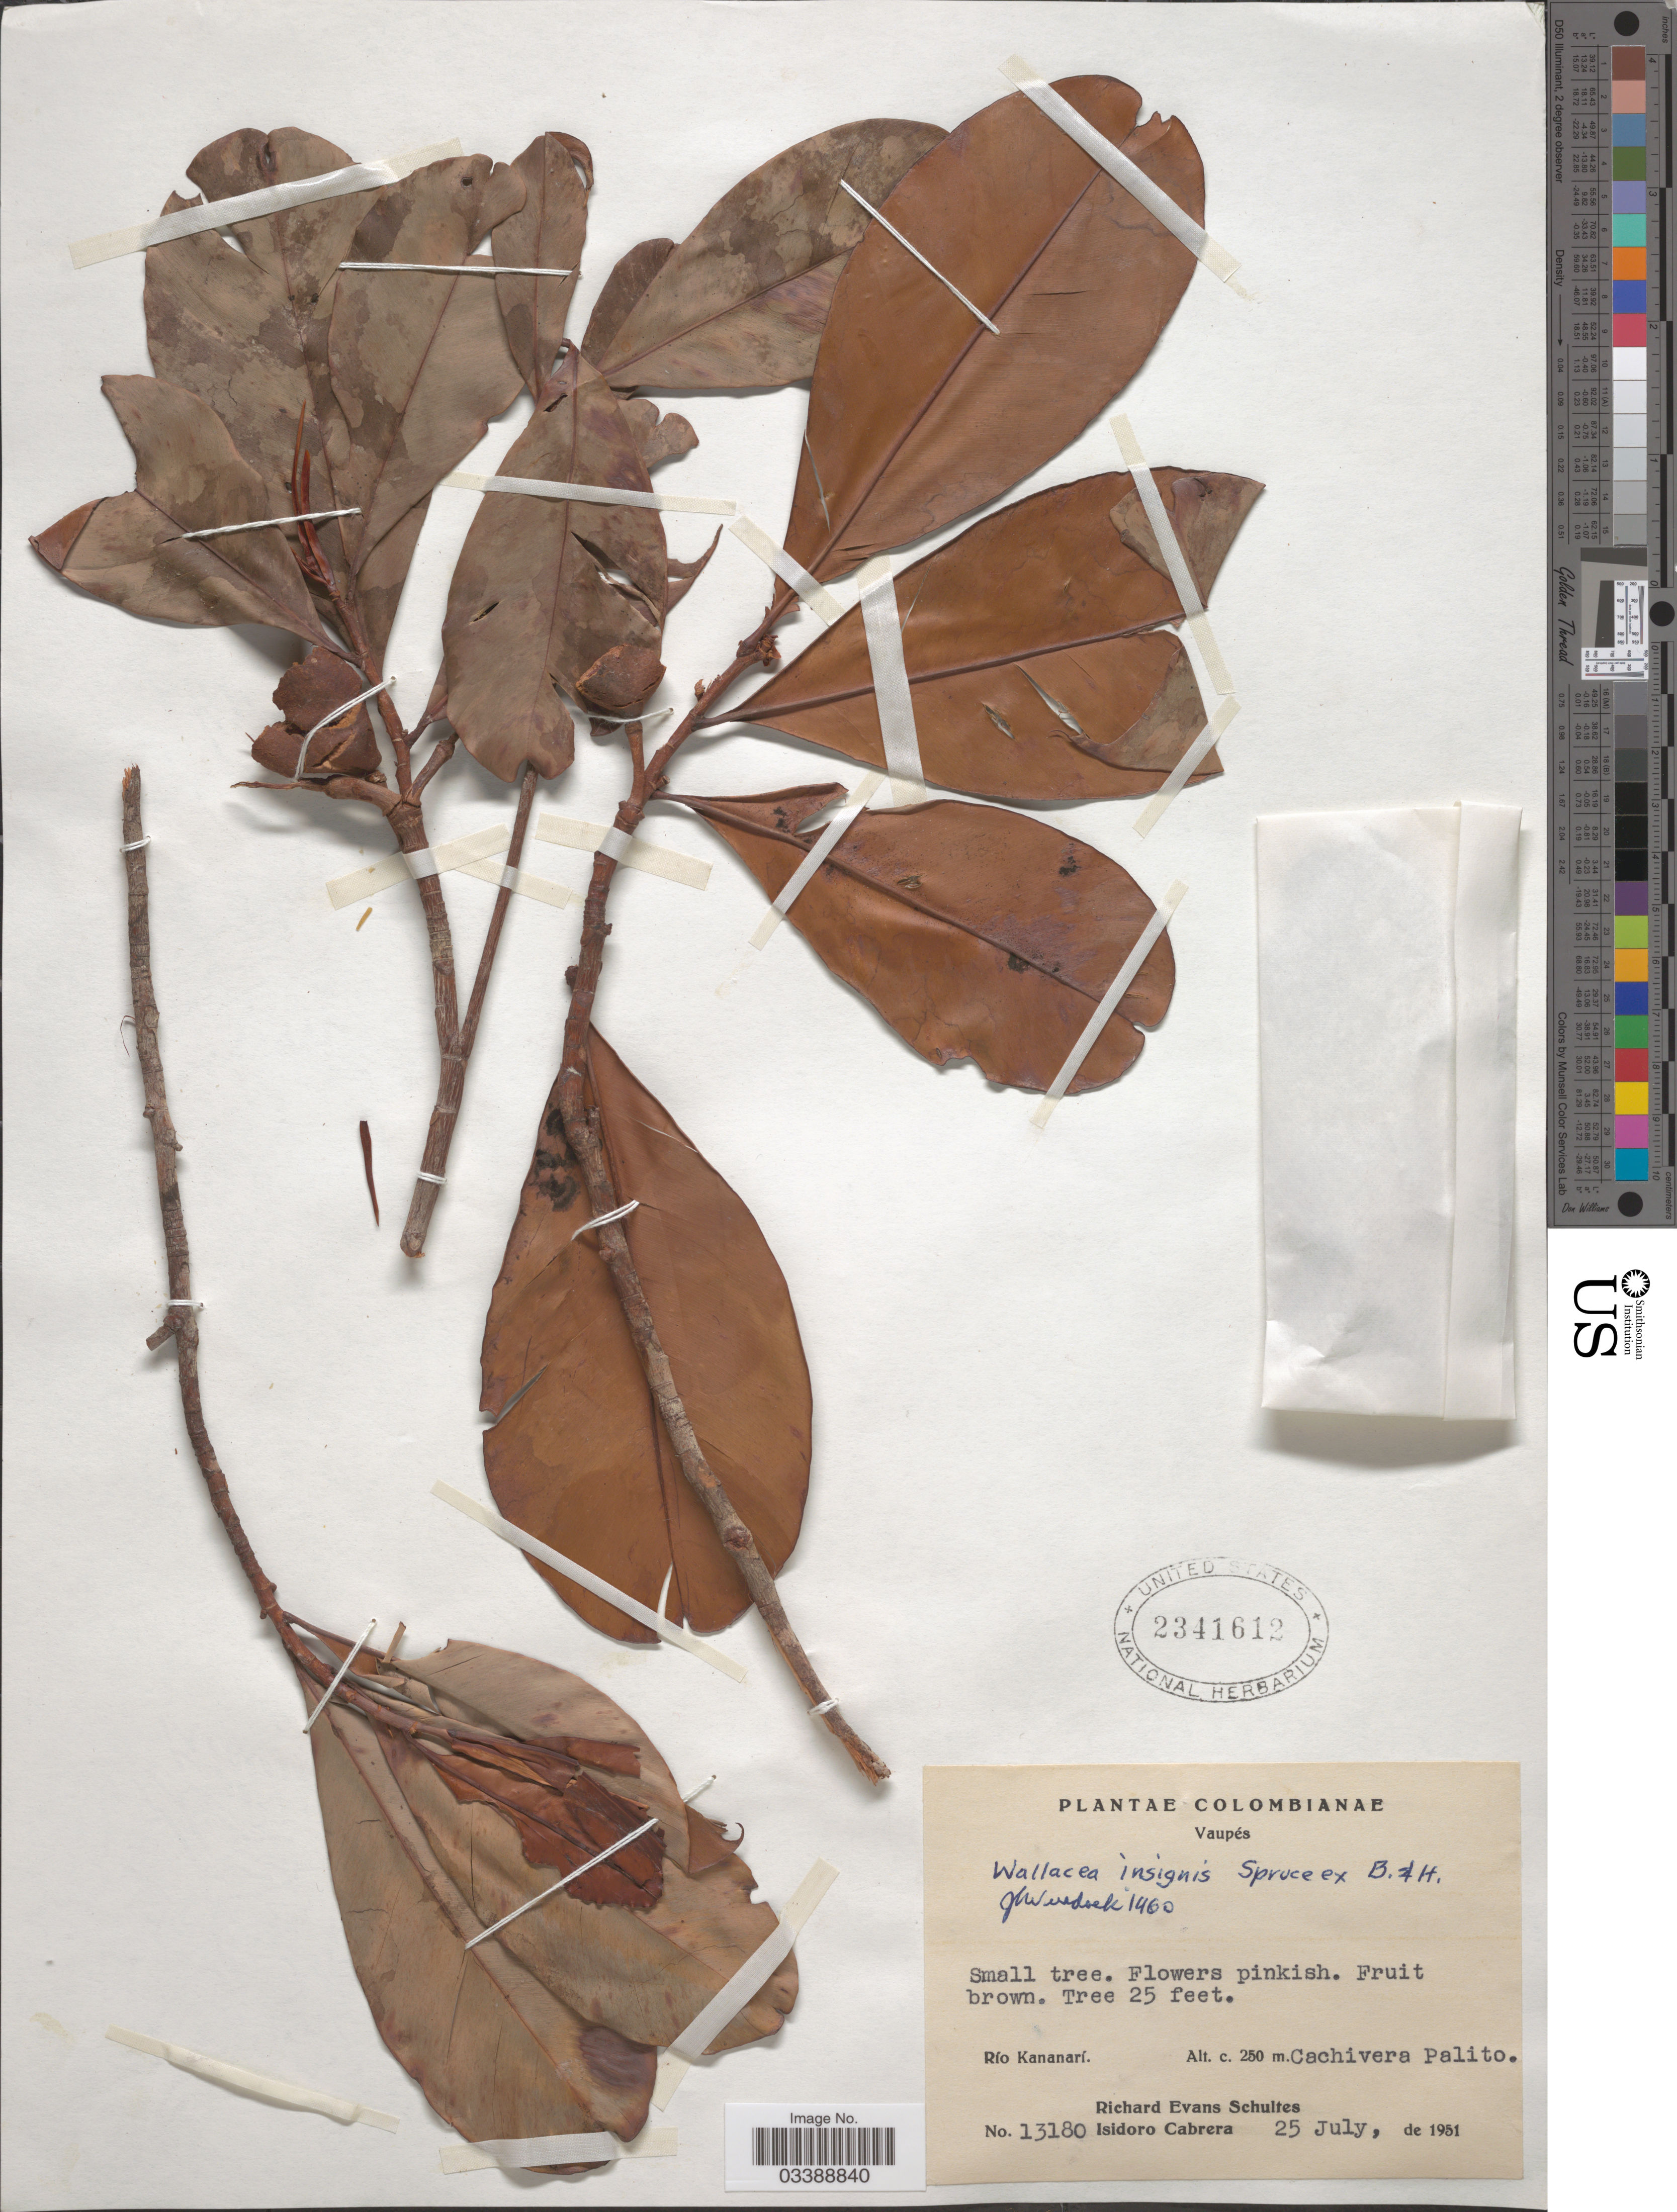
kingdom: Plantae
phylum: Tracheophyta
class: Magnoliopsida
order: Malpighiales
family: Ochnaceae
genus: Wallacea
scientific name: Wallacea insignis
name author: Spruce ex Benth. & Hook. f.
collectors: R. E. Schultes & I. Cabrera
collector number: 13180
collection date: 1951-07-25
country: Colombia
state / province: Vaupés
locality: Río Kananarí. Cachivera Palito.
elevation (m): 250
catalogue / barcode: US 2341612